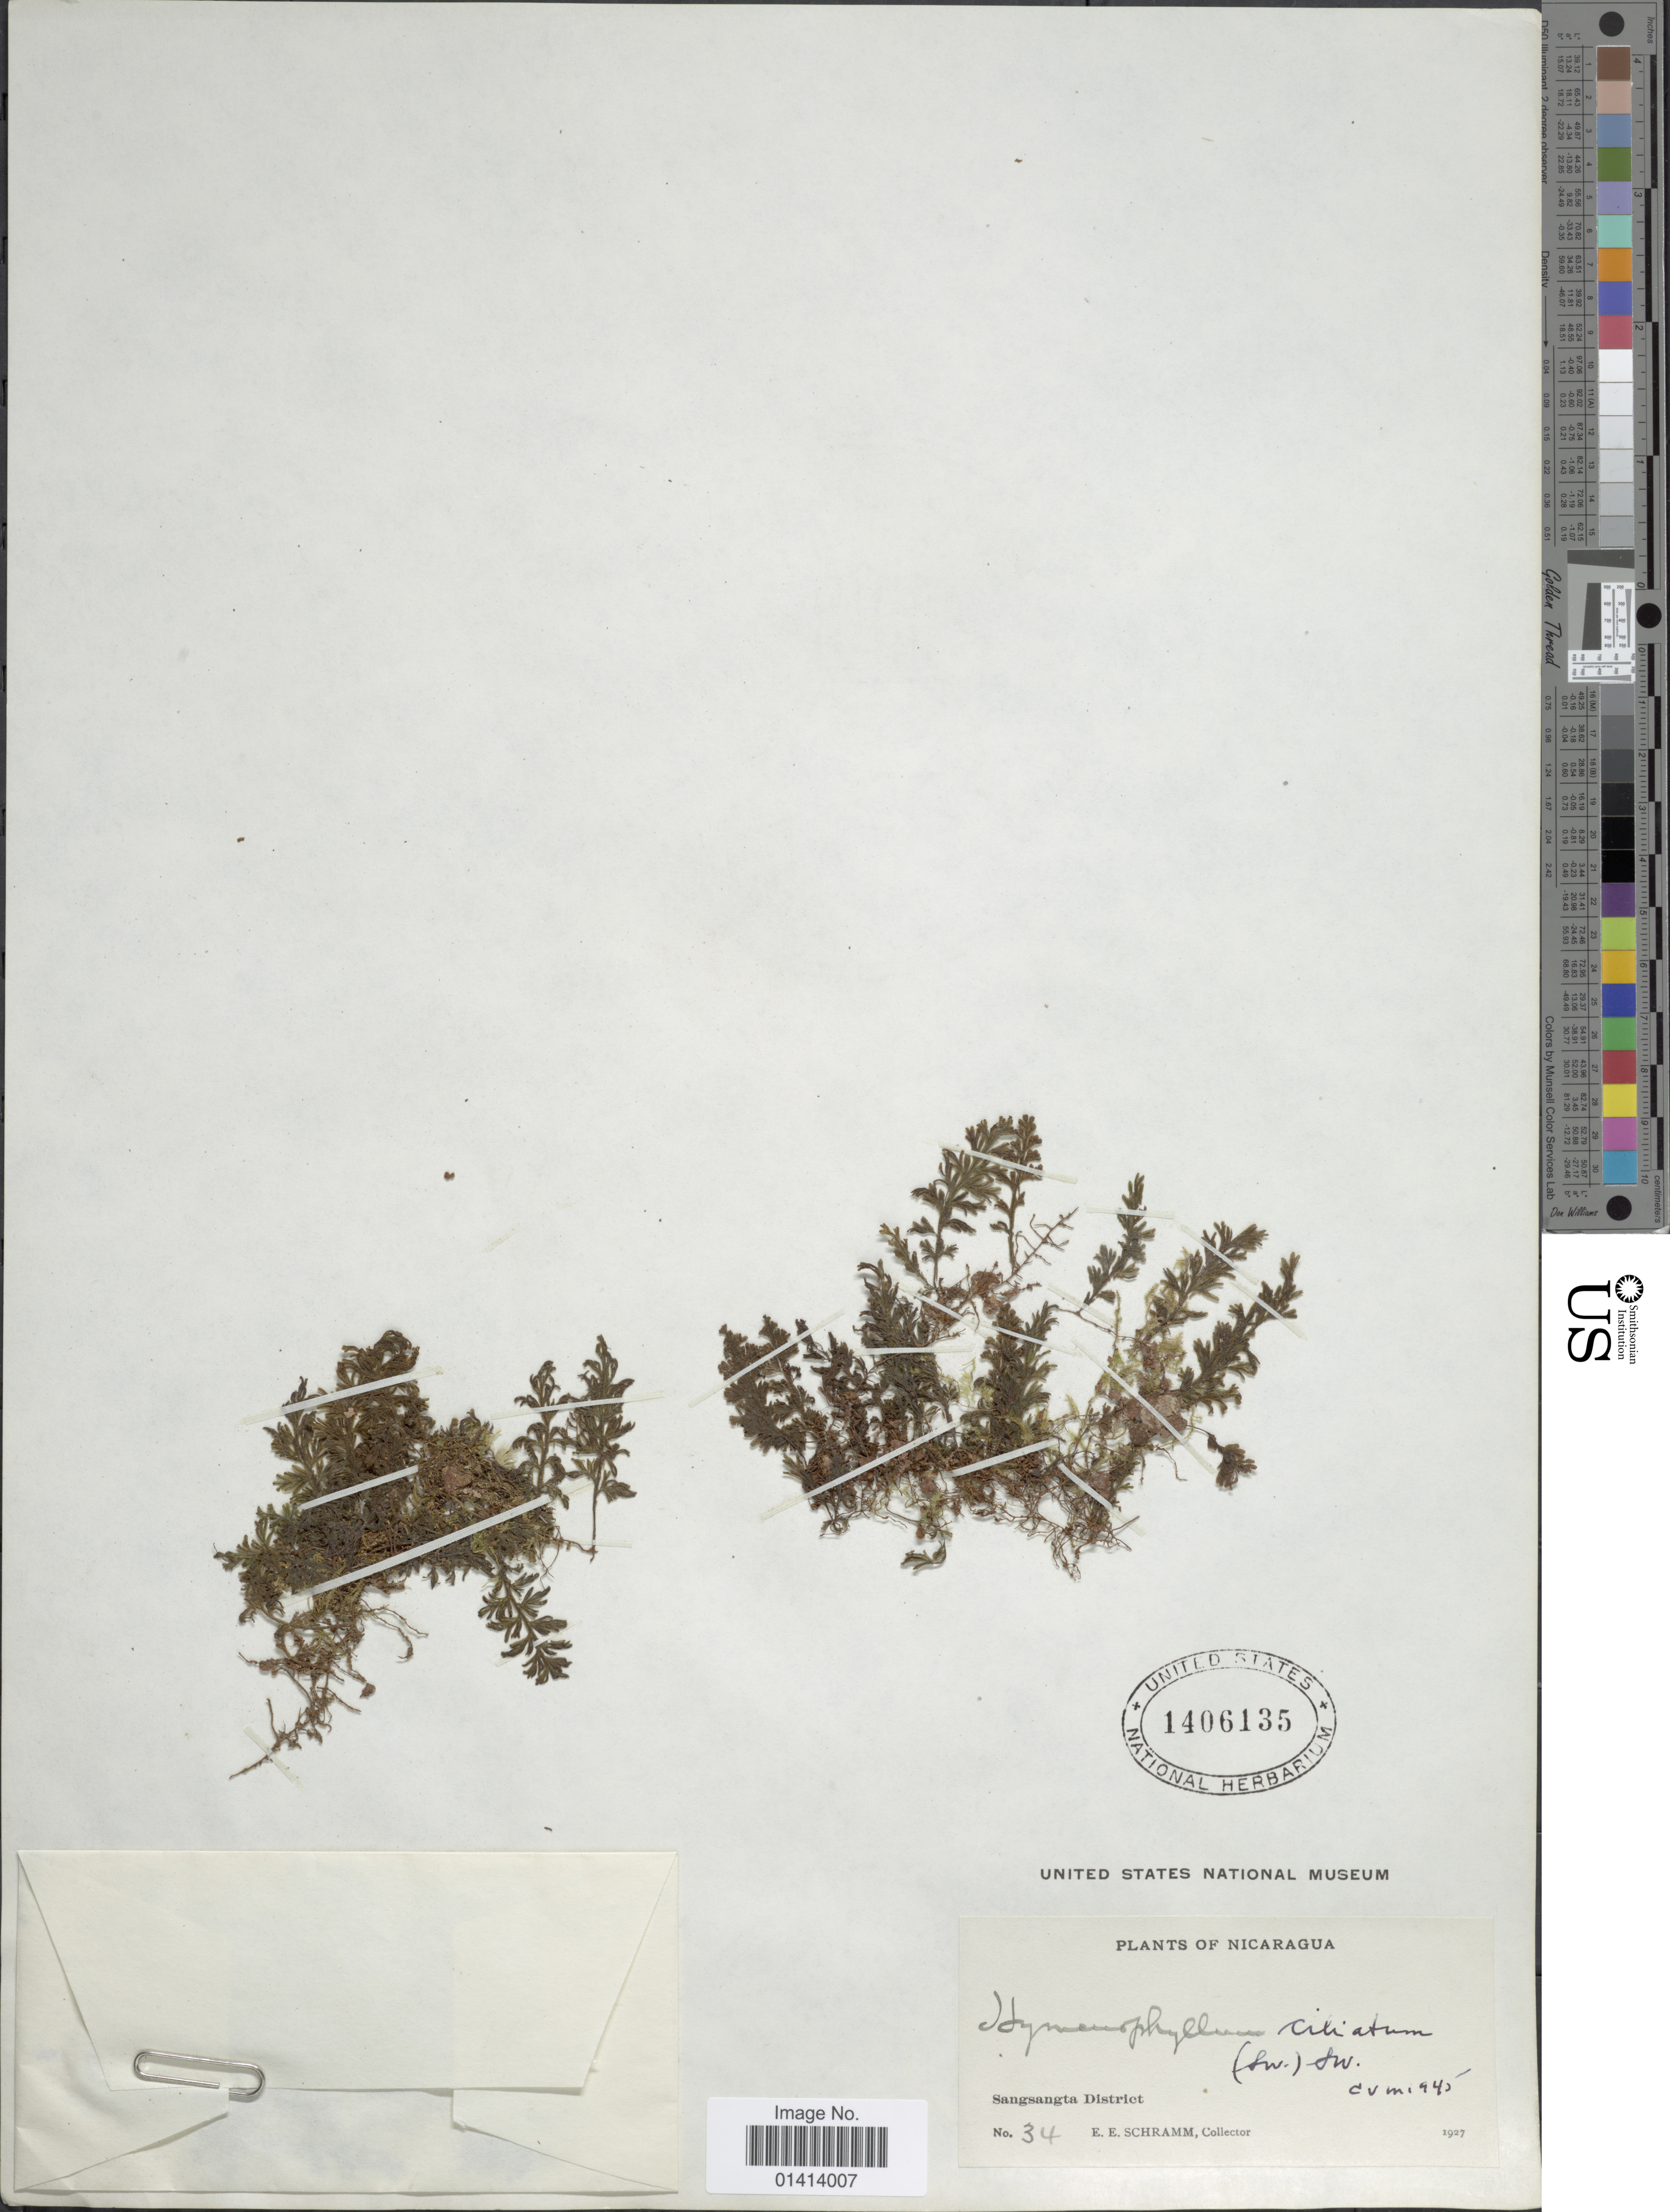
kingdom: Plantae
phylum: Tracheophyta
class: Polypodiopsida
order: Hymenophyllales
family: Hymenophyllaceae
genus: Hymenophyllum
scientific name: Hymenophyllum hirsutum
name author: (L.) Sw.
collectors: E. Schramm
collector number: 34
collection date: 1927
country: Nicaragua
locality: Sangsanta District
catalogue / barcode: US 1406135